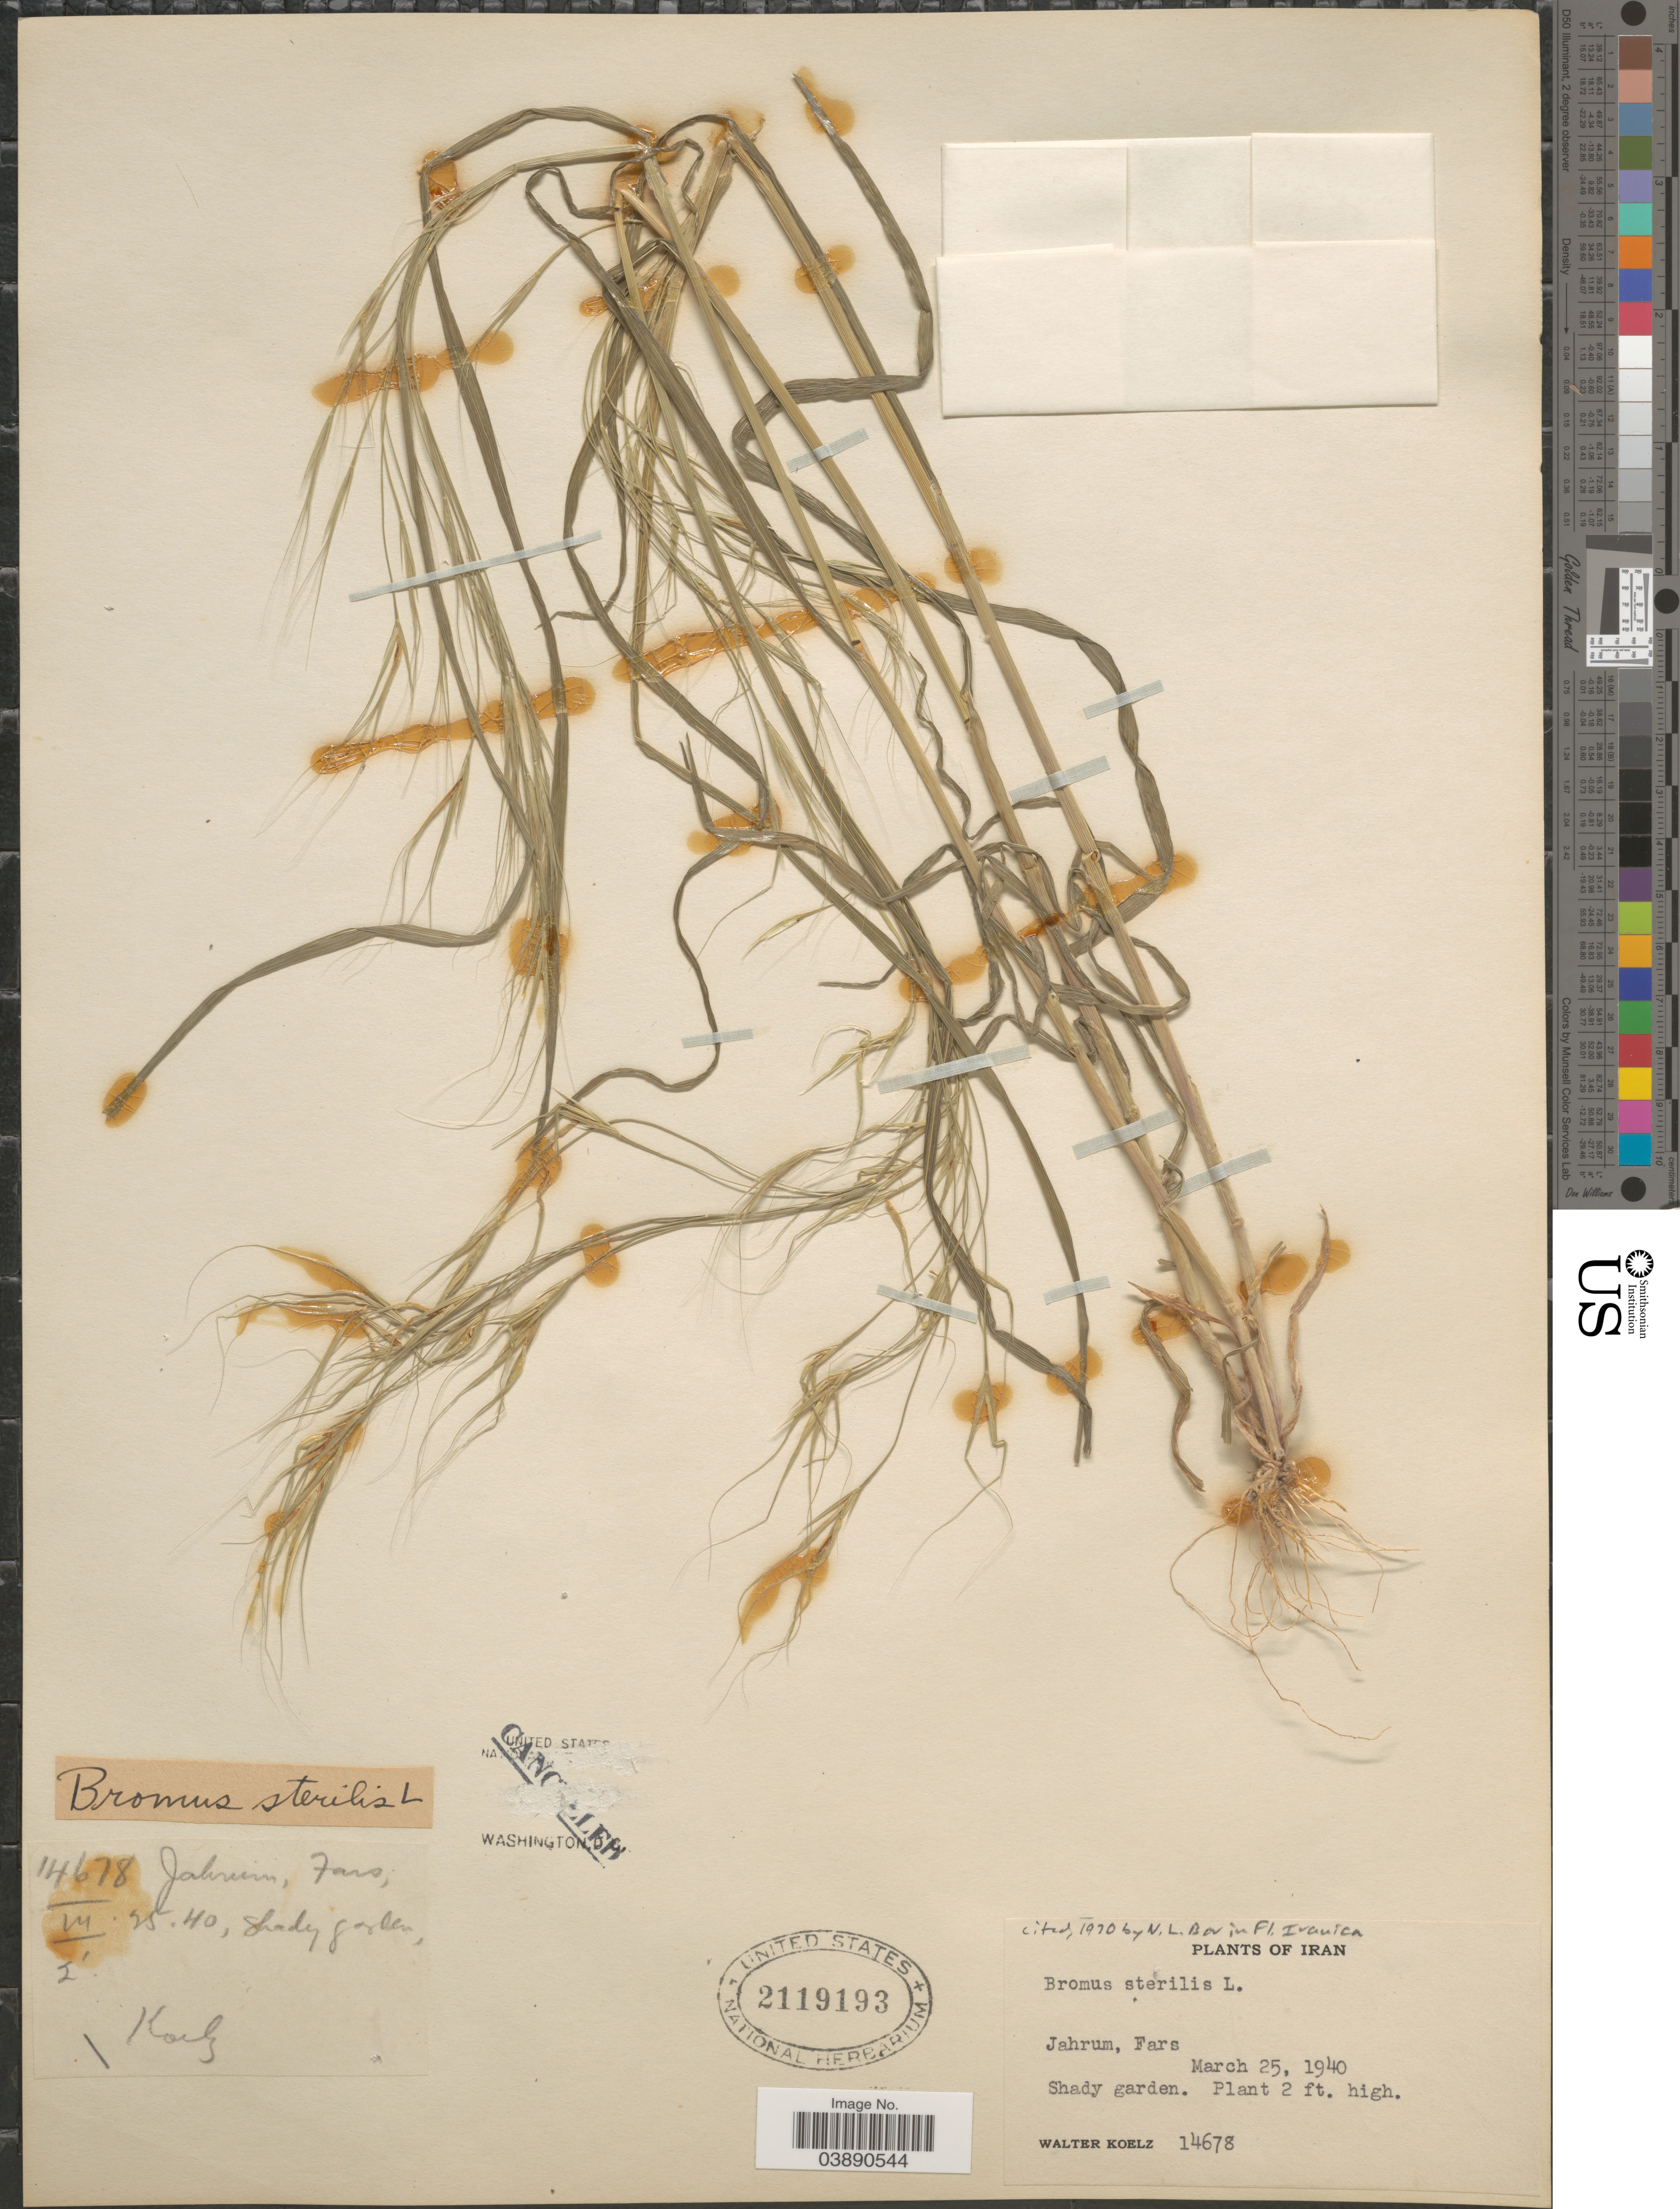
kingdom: Plantae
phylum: Tracheophyta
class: Liliopsida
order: Poales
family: Poaceae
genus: Bromus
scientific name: Bromus sterilis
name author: L.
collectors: W. N. Koelz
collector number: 14678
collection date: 1940-03-25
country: Iran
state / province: Fars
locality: Jahrum.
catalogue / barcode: US 2119193